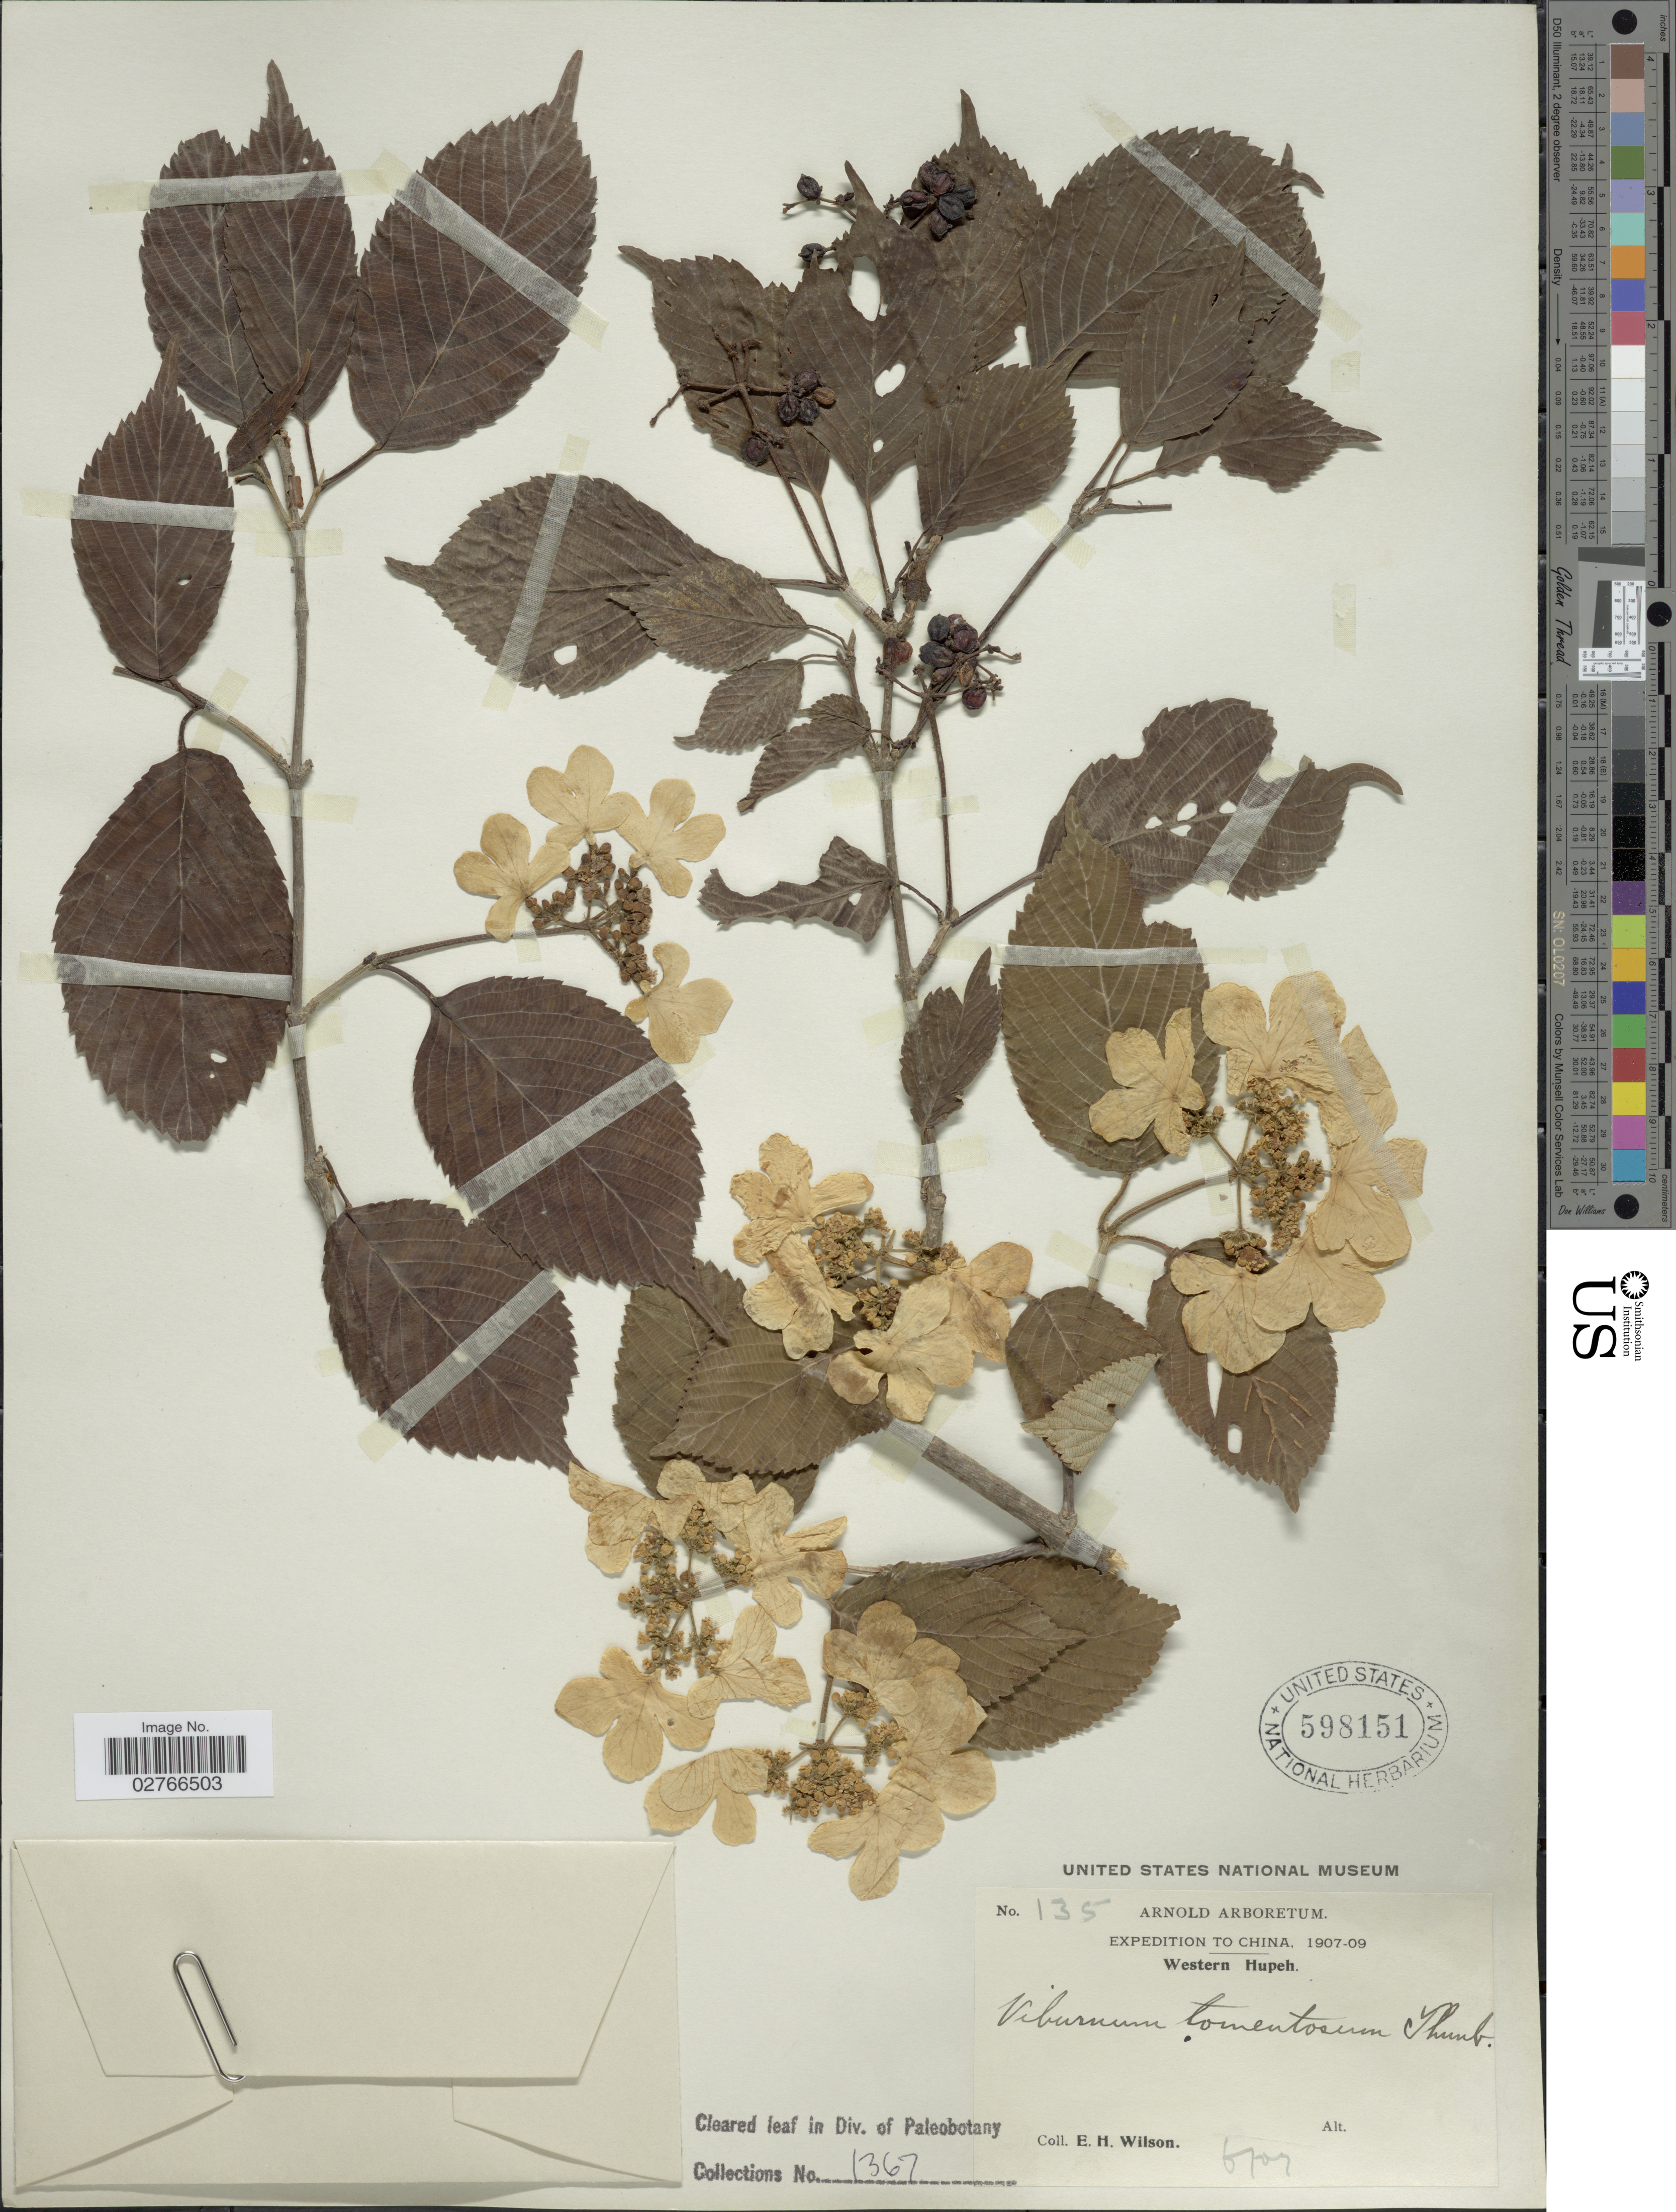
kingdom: Plantae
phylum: Tracheophyta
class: Magnoliopsida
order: Dipsacales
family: Viburnaceae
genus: Viburnum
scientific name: Viburnum tomentosum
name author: Thunb.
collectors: E. Wilson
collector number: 135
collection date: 1907-06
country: China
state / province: Hubei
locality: Western Hupeh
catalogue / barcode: US 598151